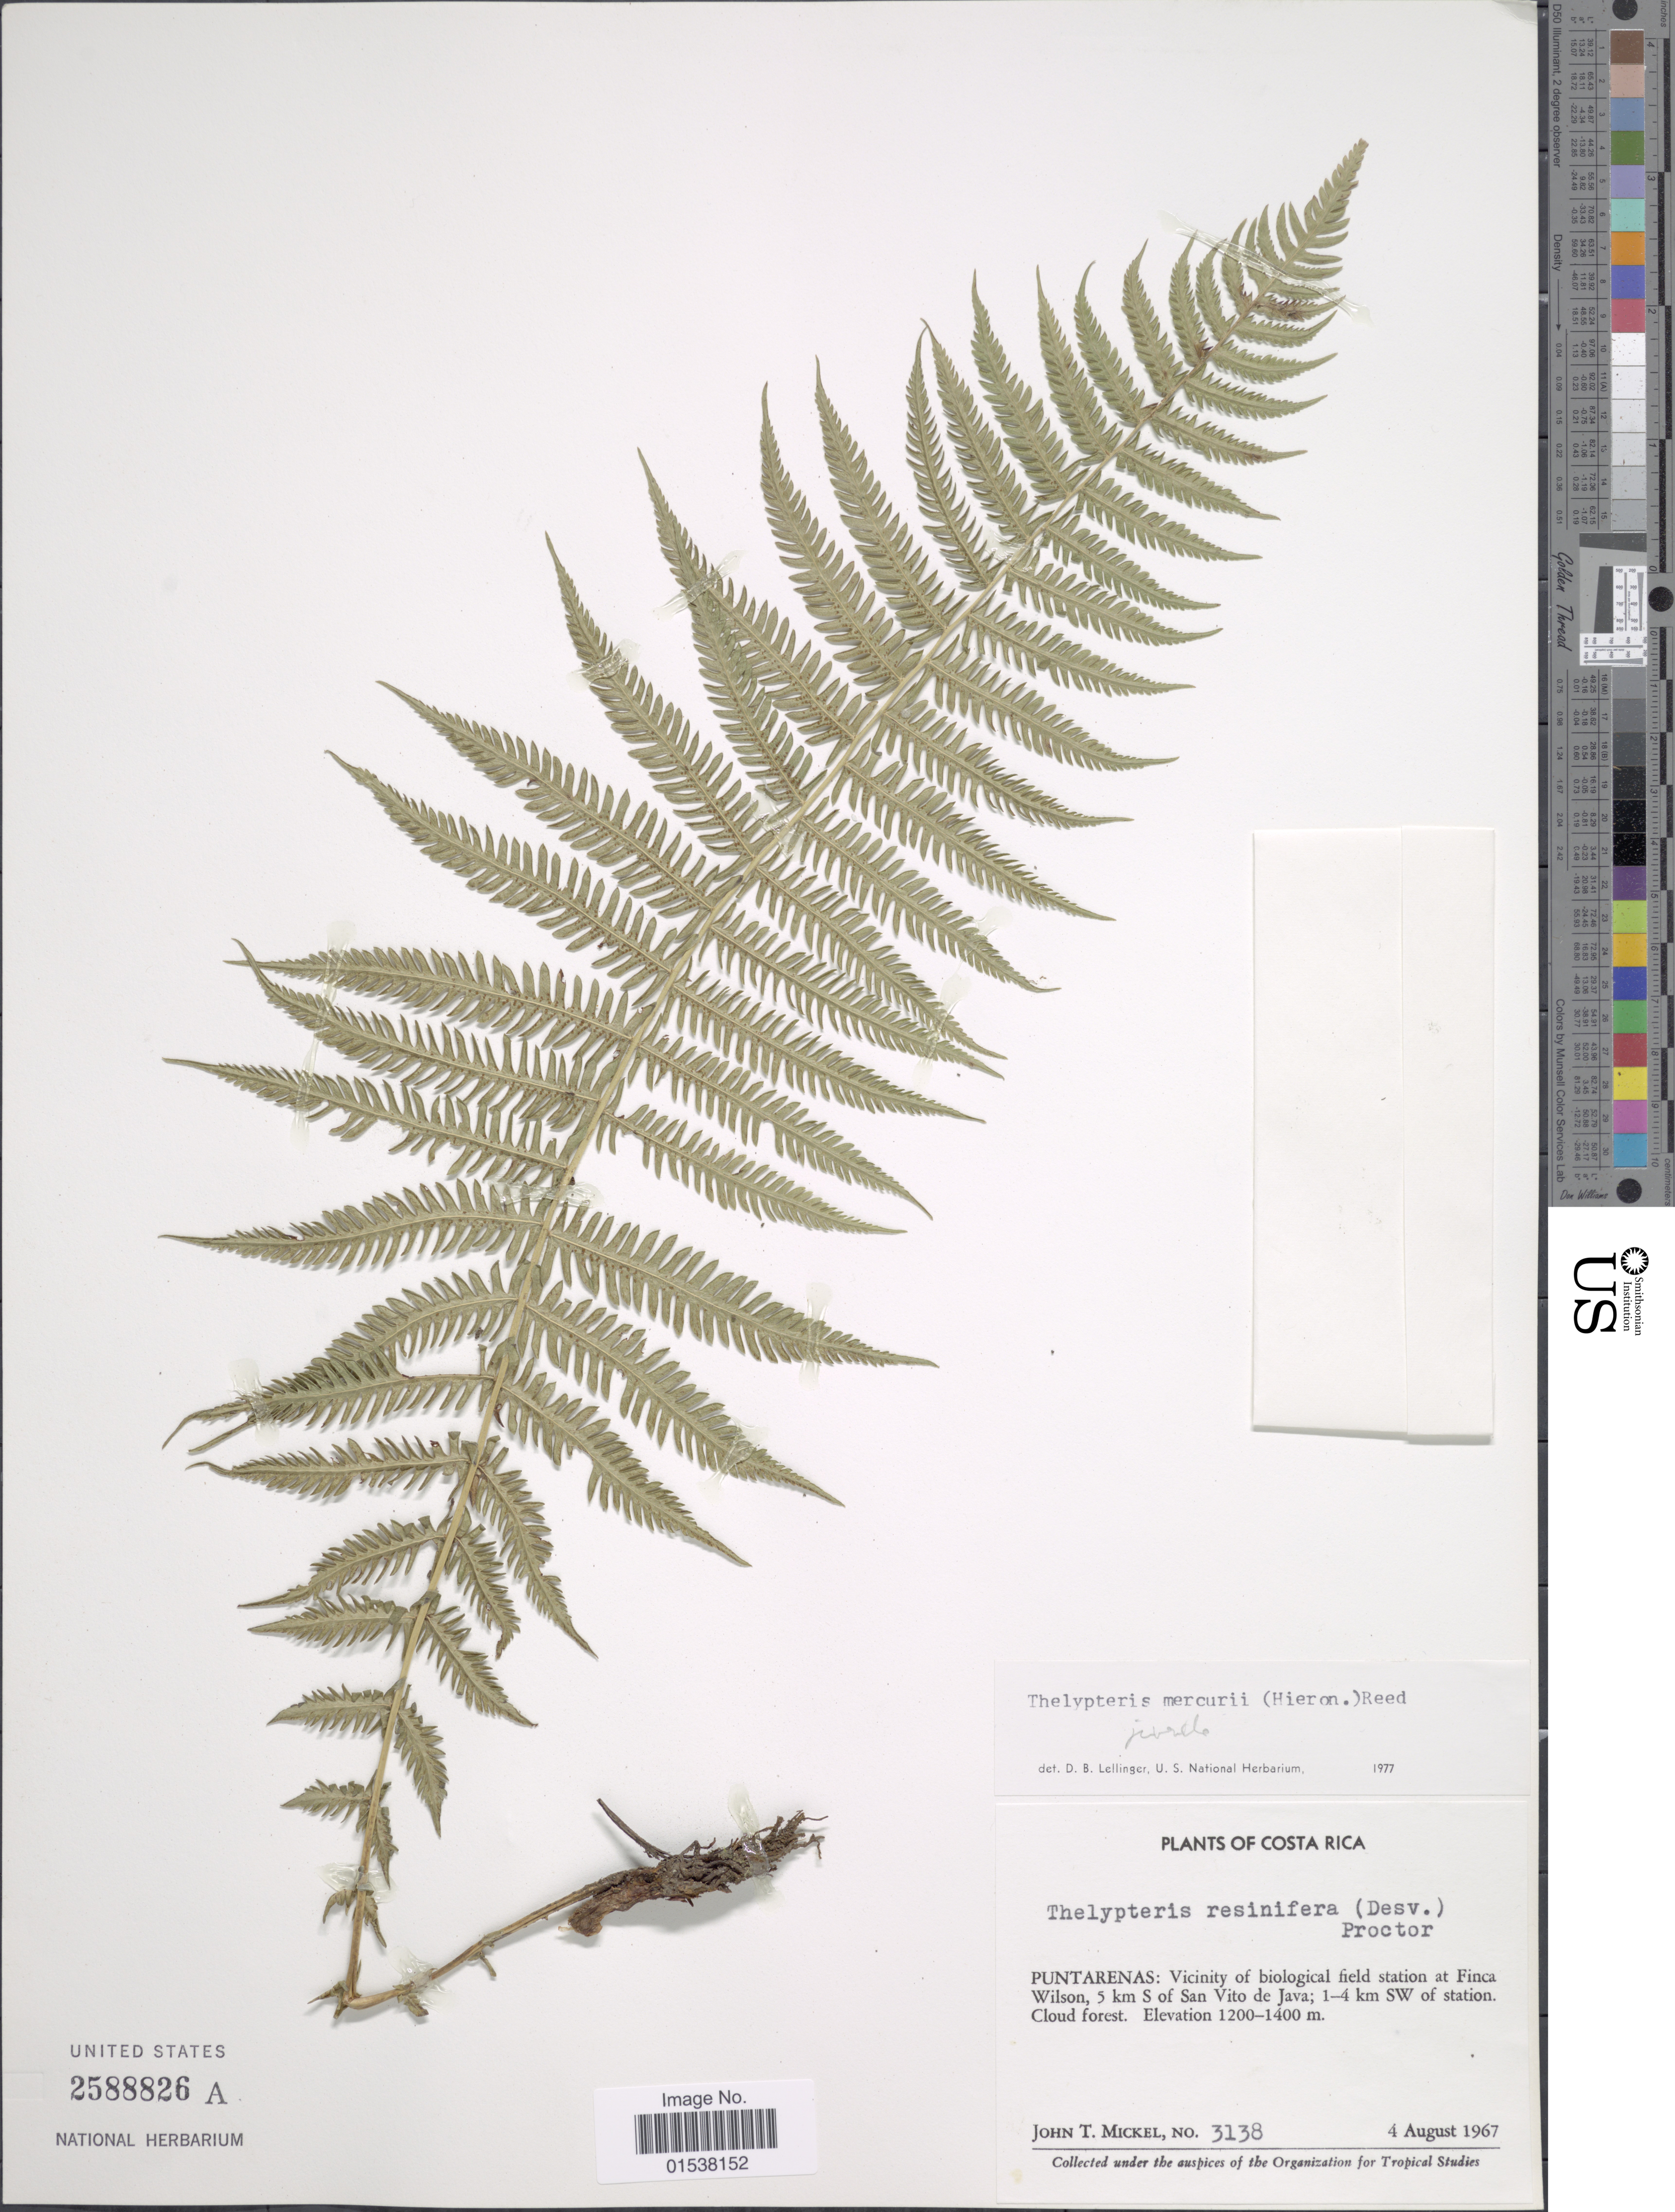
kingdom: Plantae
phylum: Tracheophyta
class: Polypodiopsida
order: Polypodiales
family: Thelypteridaceae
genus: Amauropelta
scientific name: Amauropelta balbisii (Spreng.) comb. nov., ined. 2015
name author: (Spreng.)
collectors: J. T. Mickel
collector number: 3138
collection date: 1967-08-04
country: Costa Rica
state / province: Puntarenas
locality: Puntarenas: Vicinity of biological field station at Finca Wilson, 5 km S of San Vito de Java; 1-4 km SW of station, cloud forest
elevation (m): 1200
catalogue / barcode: US 2588826A